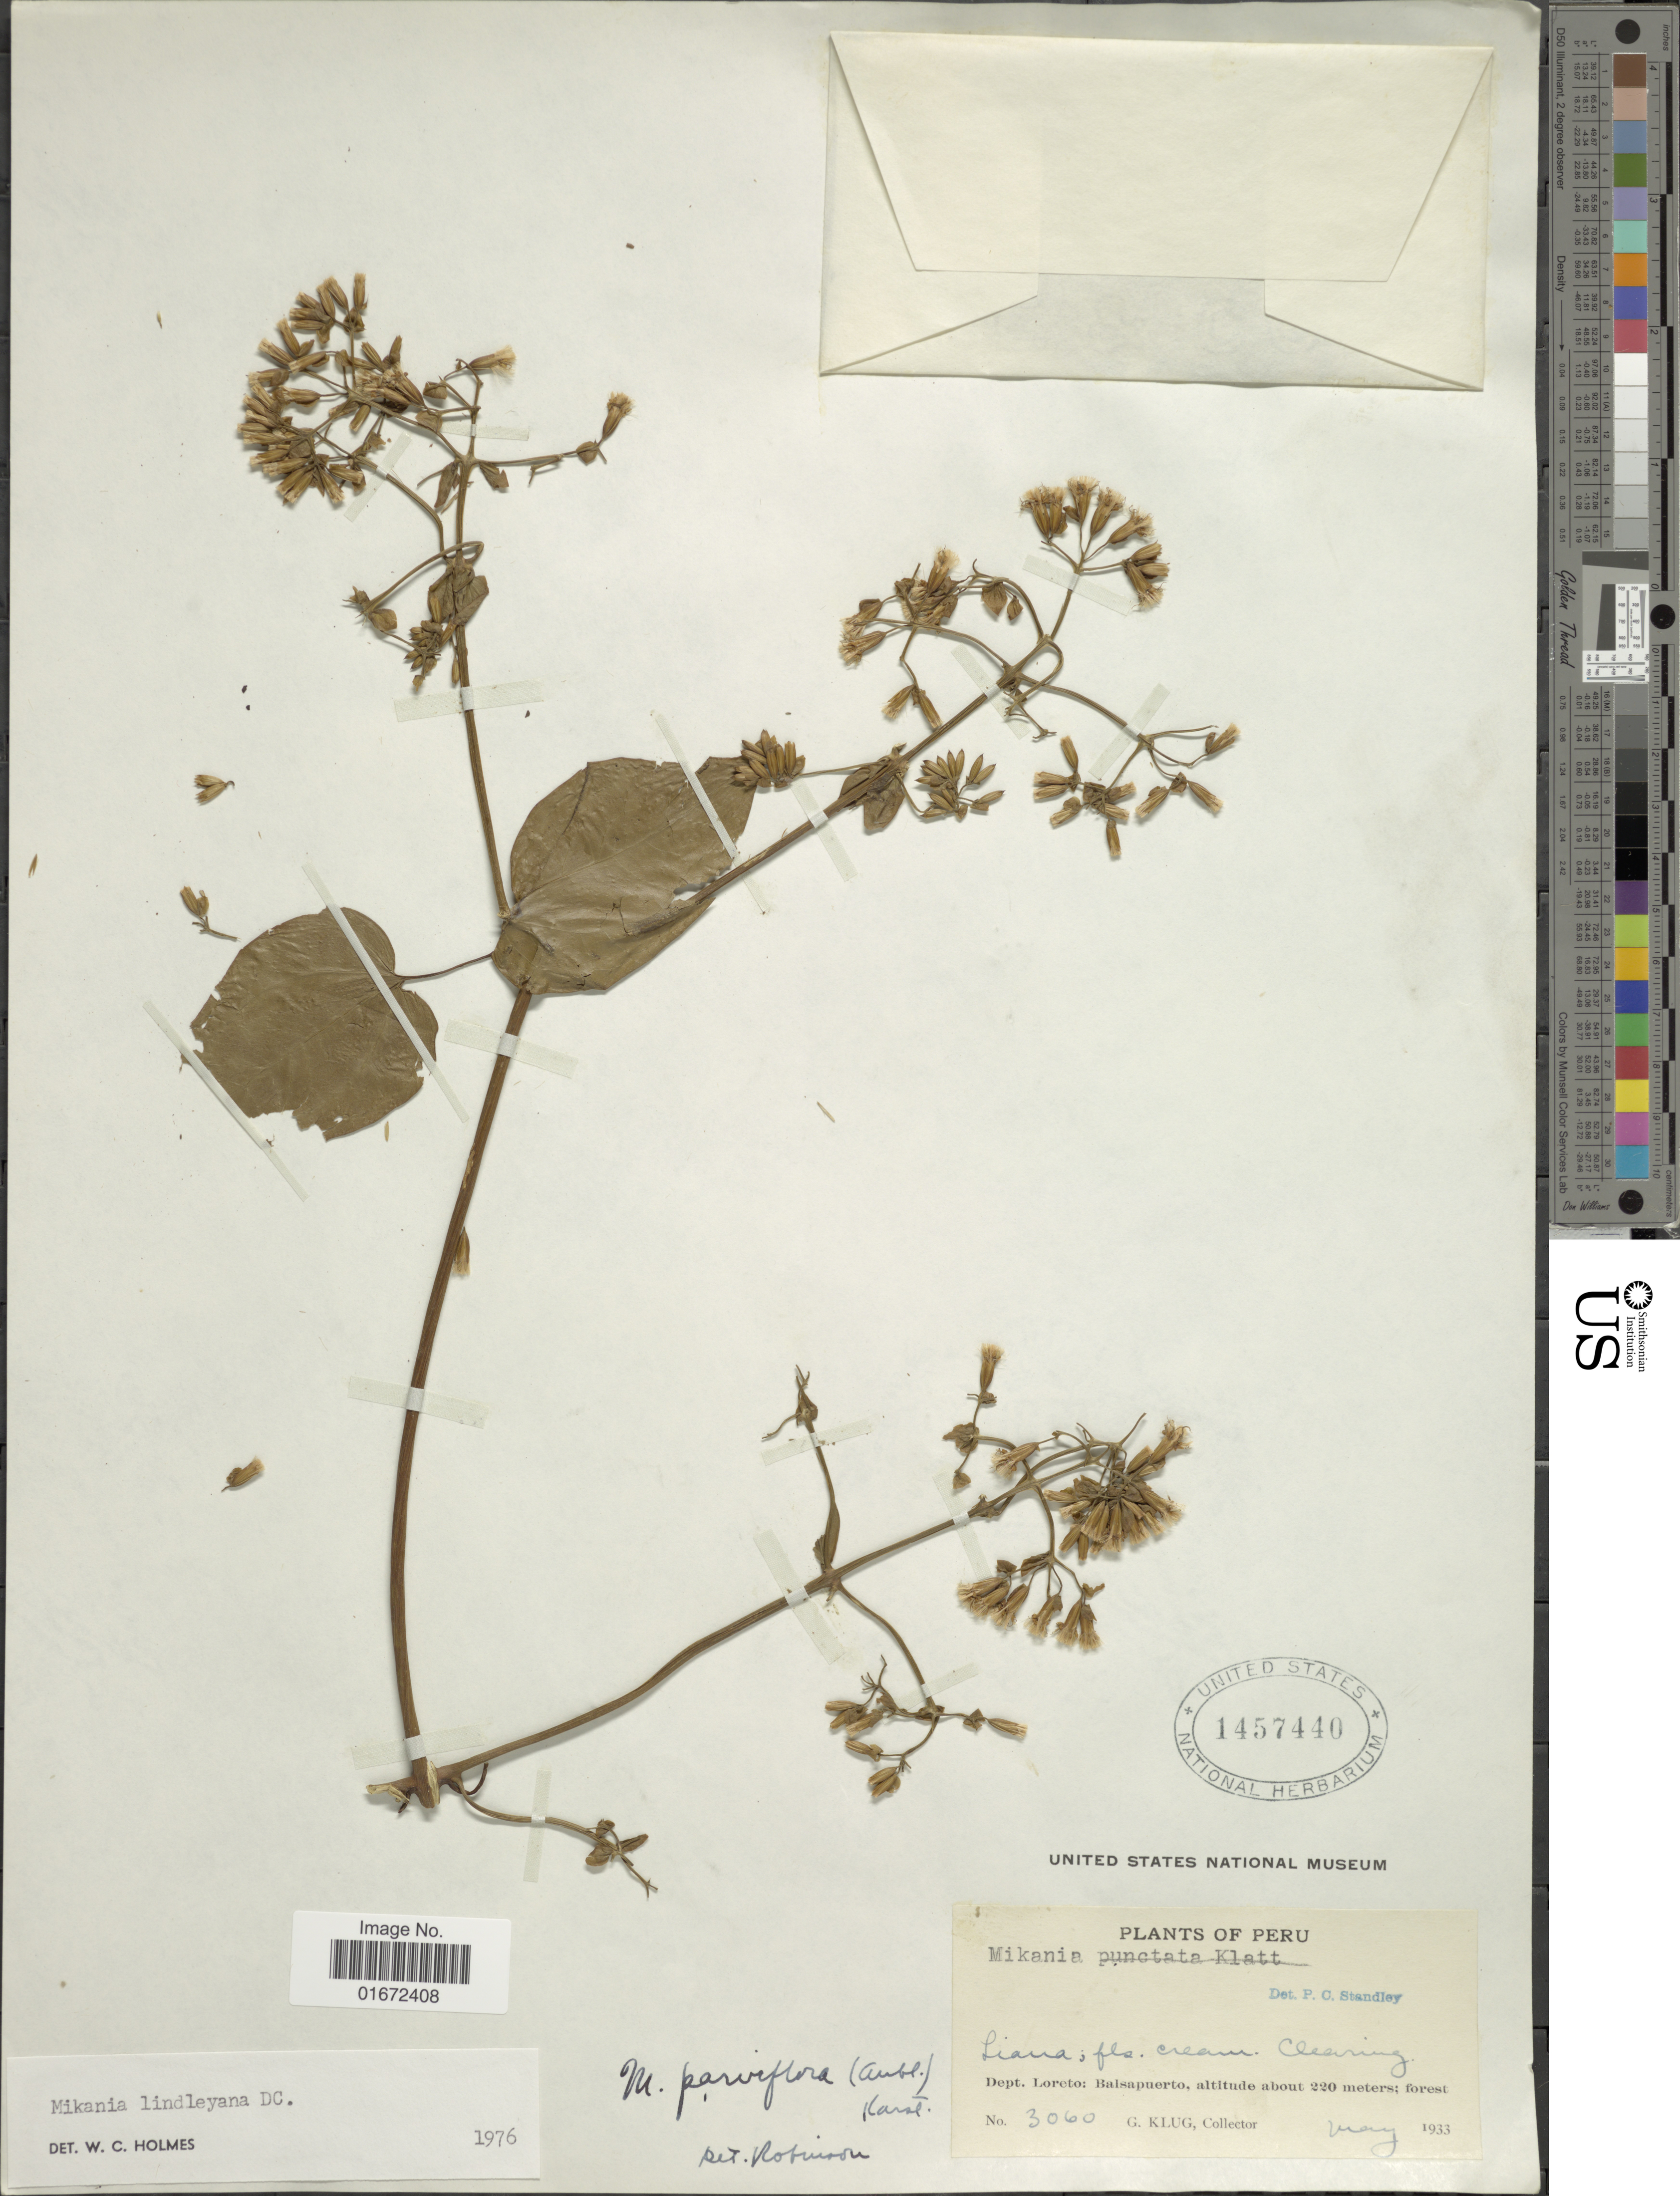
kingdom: Plantae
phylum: Tracheophyta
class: Magnoliopsida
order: Asterales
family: Asteraceae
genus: Mikania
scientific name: Mikania lindleyana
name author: DC.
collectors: G. Klug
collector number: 3060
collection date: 1933-05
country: Peru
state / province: Loreto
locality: Dept. Loreto: Balsapuerto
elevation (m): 220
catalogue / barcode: US 1457440